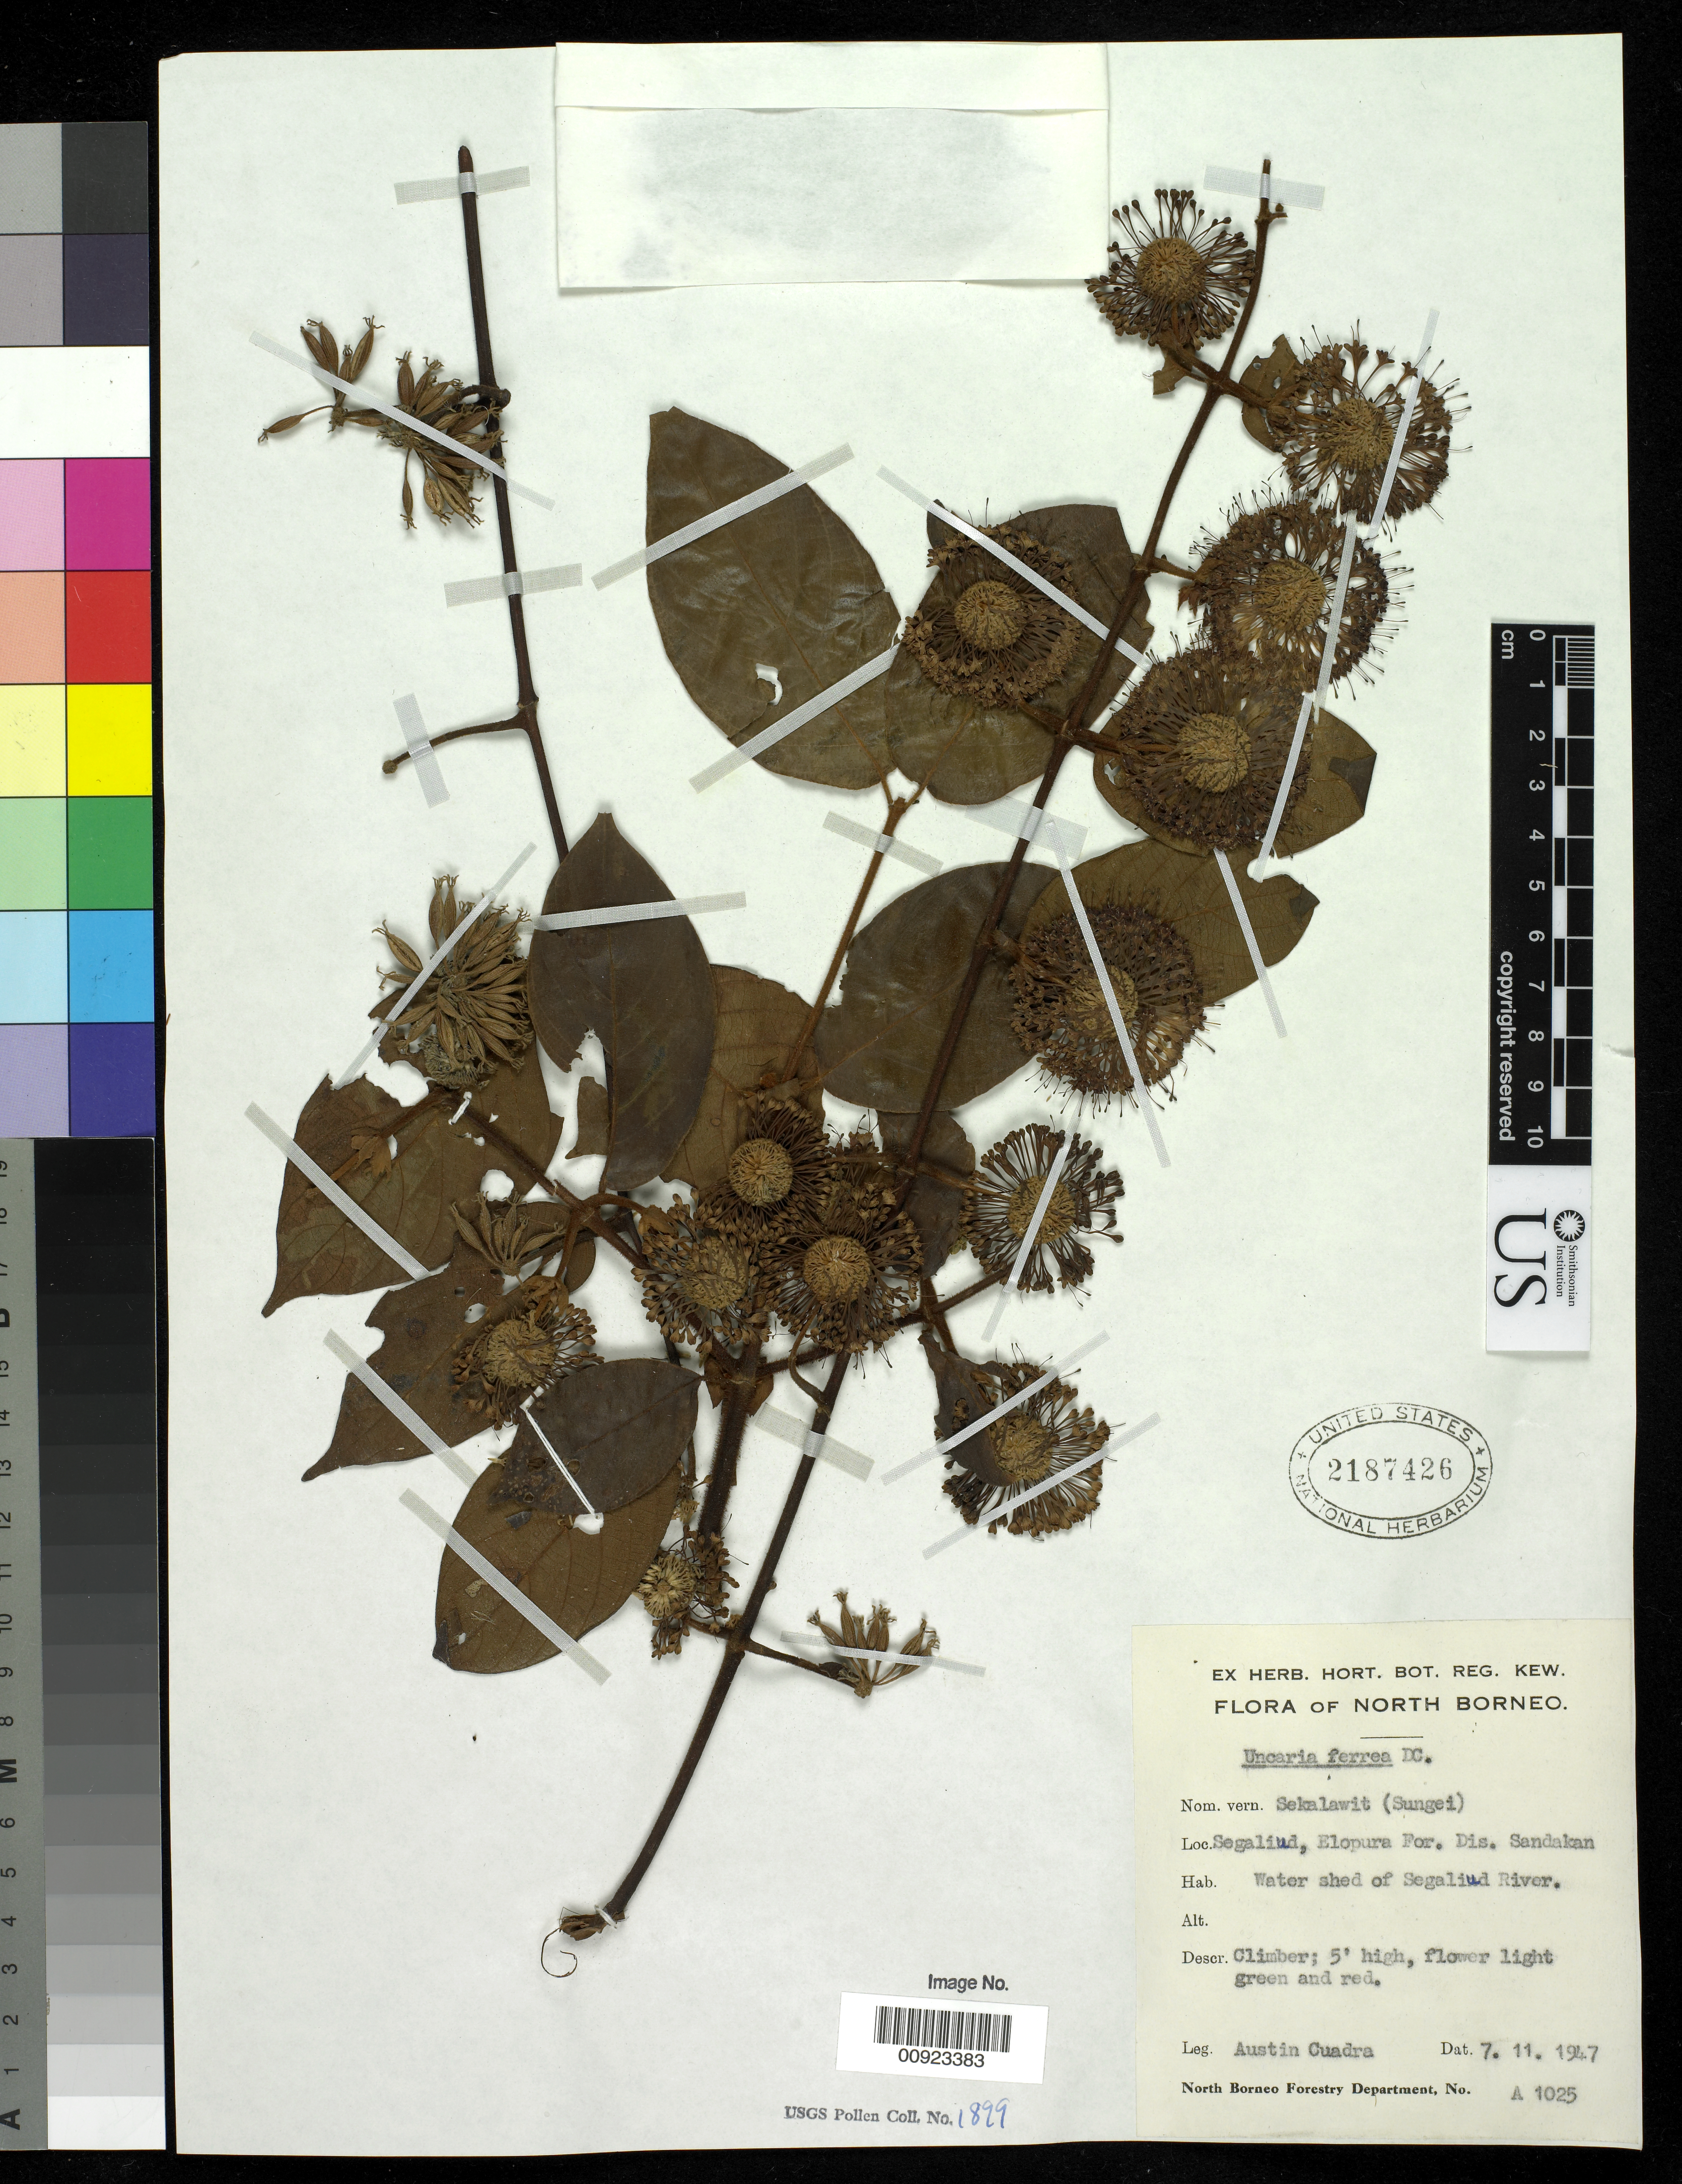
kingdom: Plantae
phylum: Tracheophyta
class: Magnoliopsida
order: Gentianales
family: Rubiaceae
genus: Uncaria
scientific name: Uncaria ferrea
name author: (Blume) DC.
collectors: A. Cuadra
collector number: A 1025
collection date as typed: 07 Nov 1947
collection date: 1947-11-07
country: Malaysia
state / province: Sabah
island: Borneo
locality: Segaliud, Eopura For., Dis. Sandakan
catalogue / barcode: US 2187426